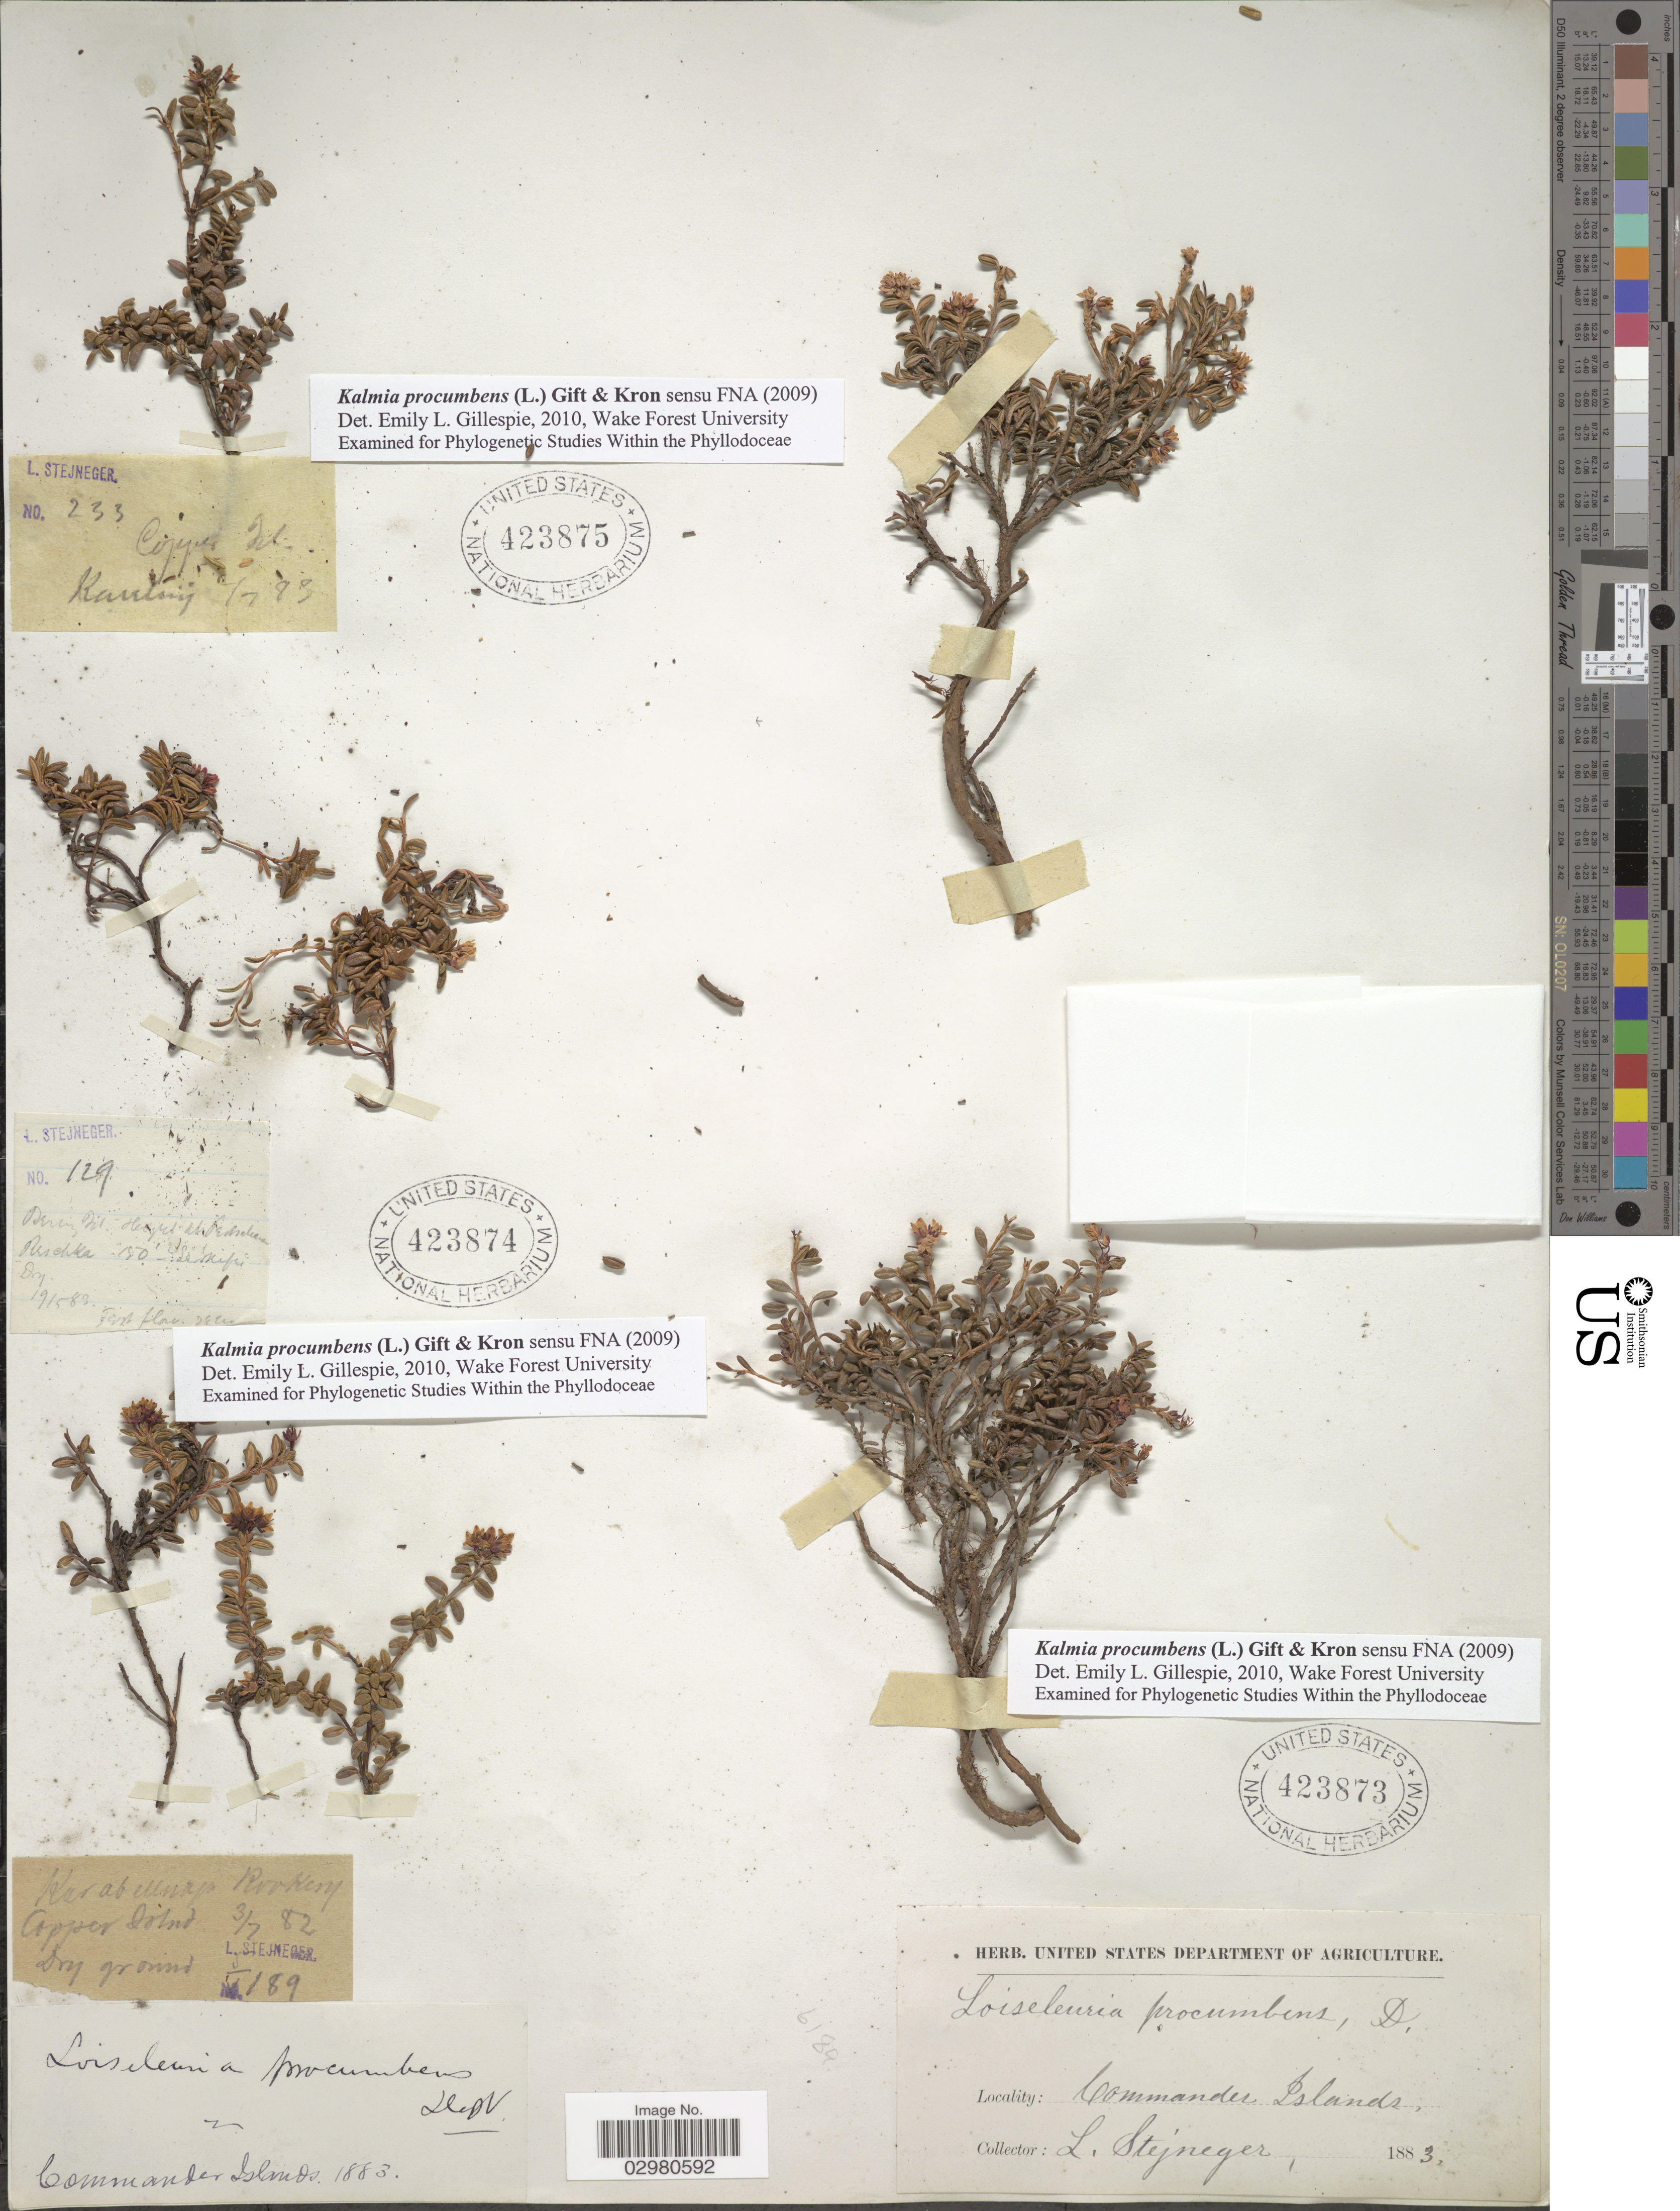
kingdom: Plantae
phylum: Tracheophyta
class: Magnoliopsida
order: Ericales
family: Ericaceae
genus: Loiseleuria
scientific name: Loiseleuria procumbens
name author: (L.) Desv.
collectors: L. Steijneger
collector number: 233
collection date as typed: Transcribed d/m/y: /1/83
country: Russian Federation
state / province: Kamchatka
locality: Copper Isl.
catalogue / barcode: US 423875-3